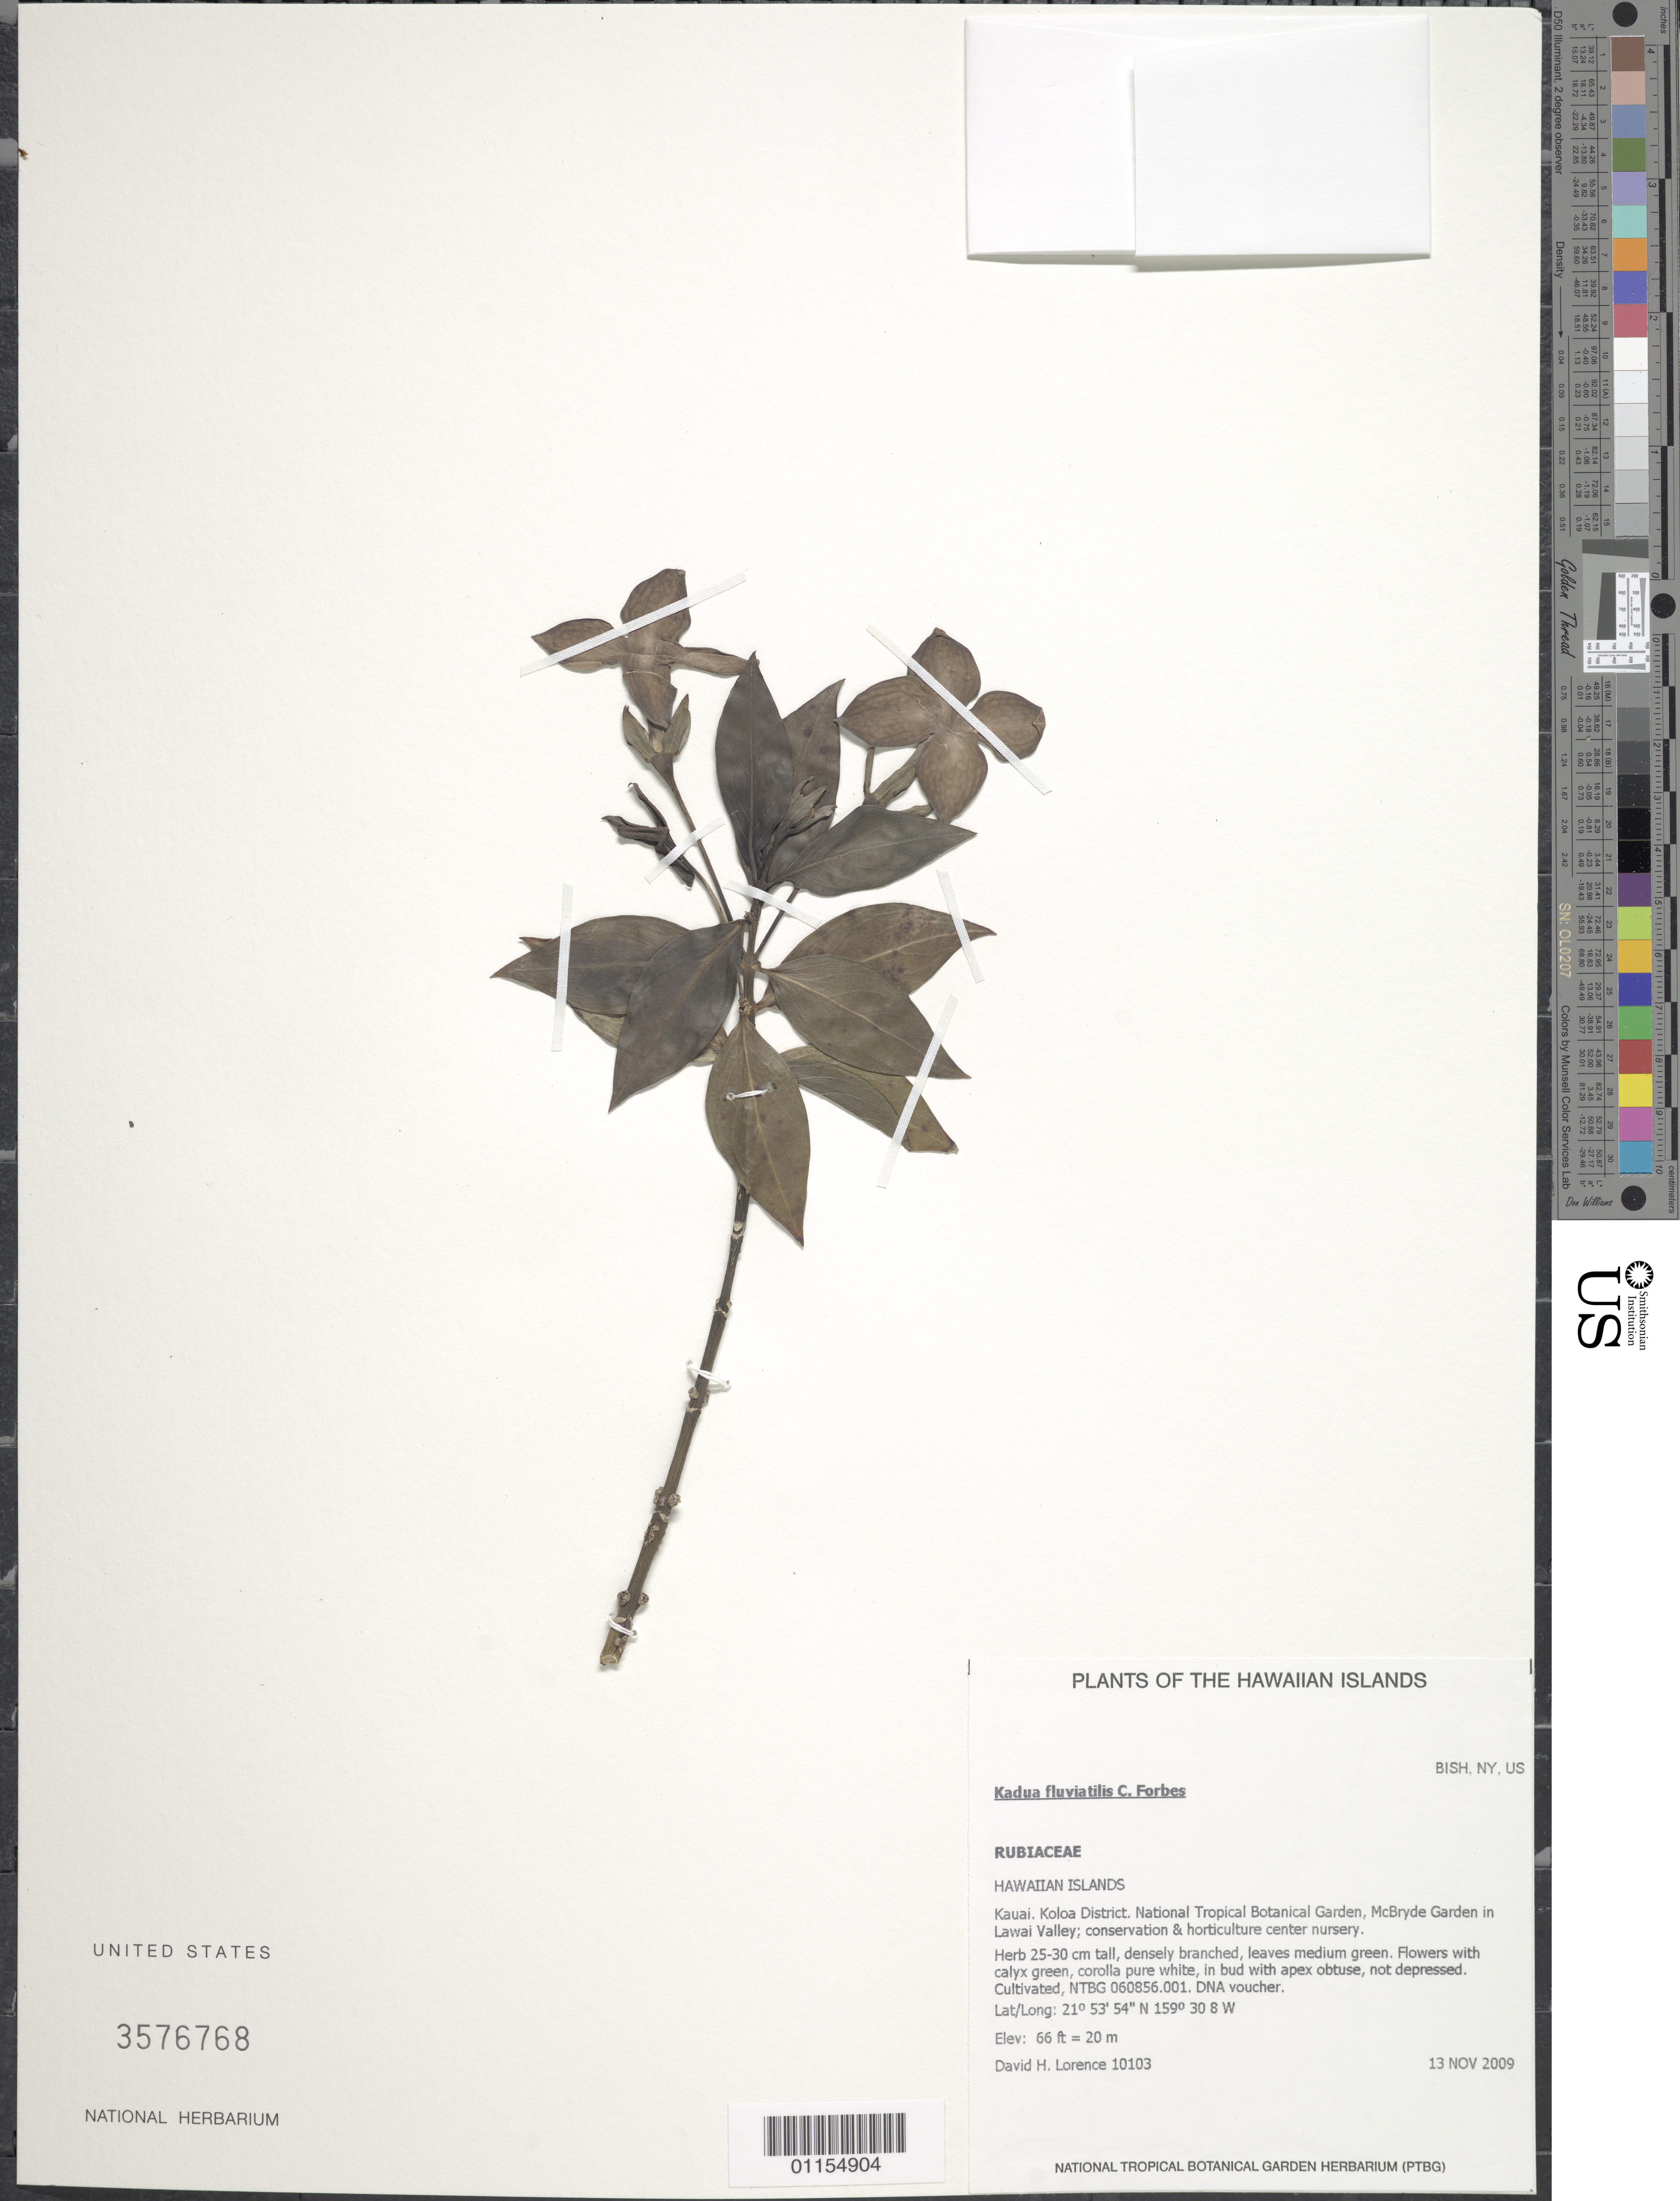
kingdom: Plantae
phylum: Tracheophyta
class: Magnoliopsida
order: Gentianales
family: Rubiaceae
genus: Kadua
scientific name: Kadua fluviatilis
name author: C.N. Forbes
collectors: D. Lorence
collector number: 10103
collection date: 2009-11-13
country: United States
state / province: Hawaii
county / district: Kauai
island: Kaua'i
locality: Koloa District. National Tropical Botanical Garden, McBryde Garden in Lawai Valley; conservation and horticulture center nursery.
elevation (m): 20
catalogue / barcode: US 3576768